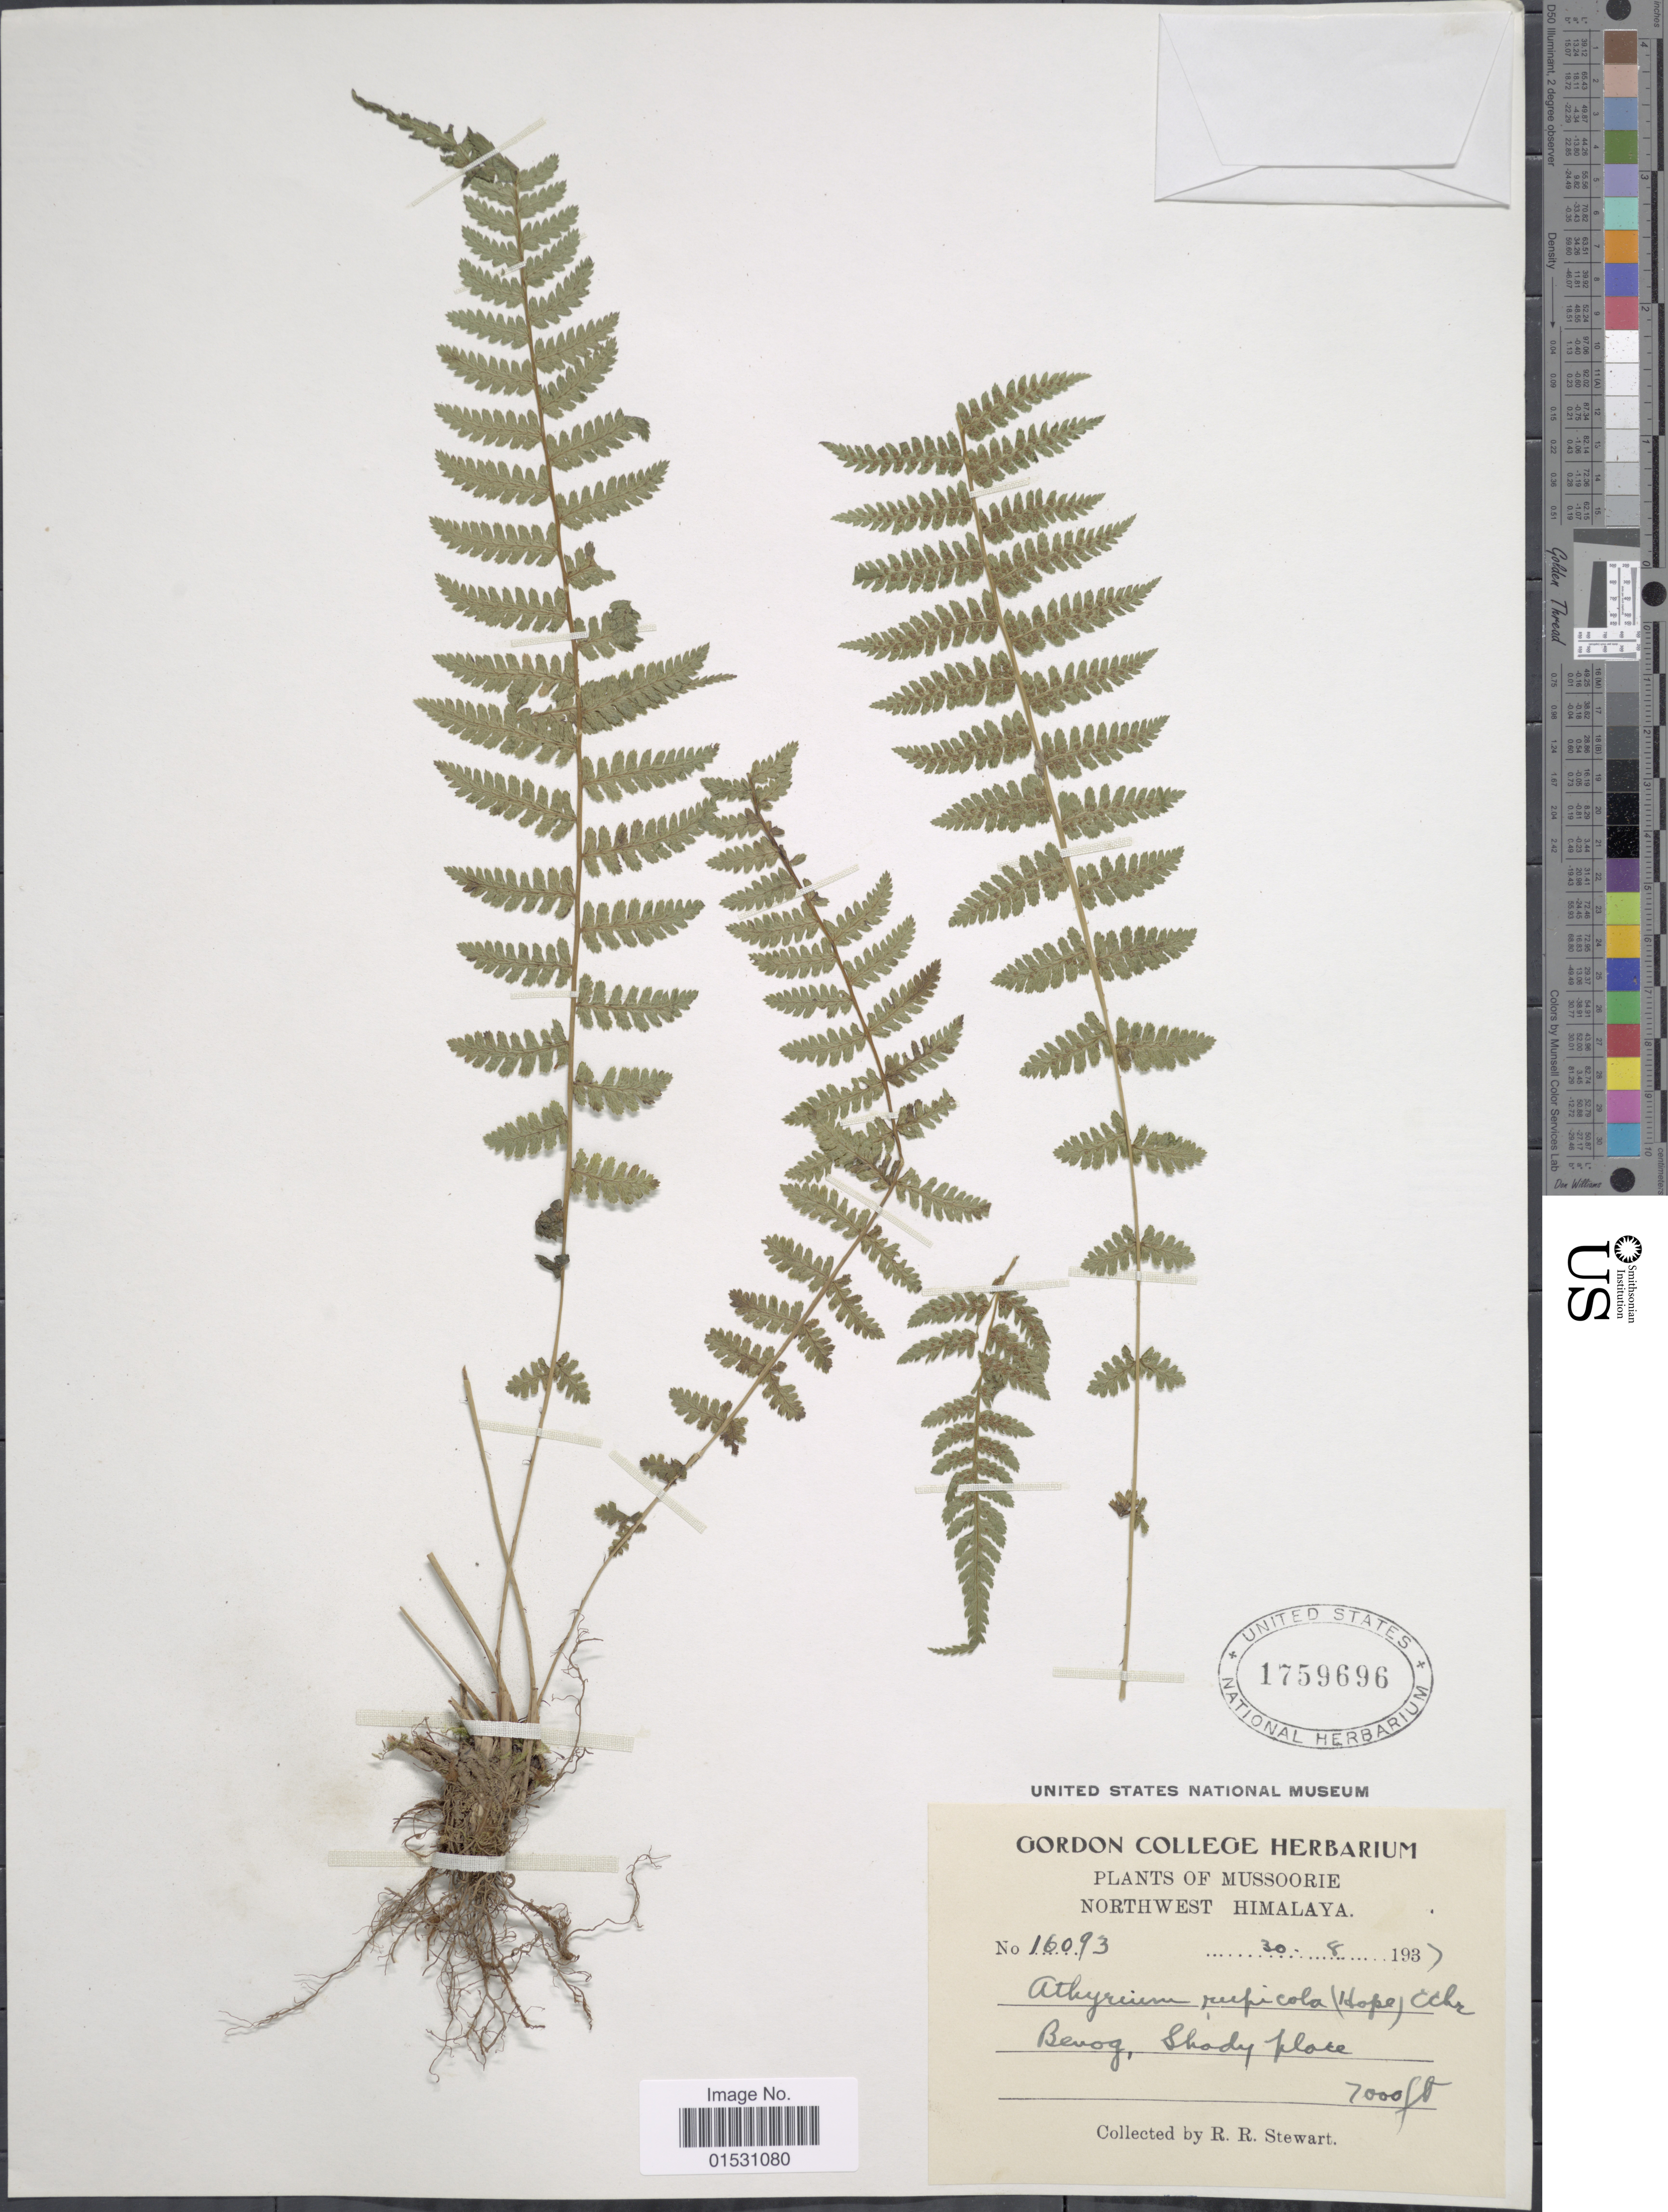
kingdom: Plantae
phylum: Tracheophyta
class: Polypodiopsida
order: Polypodiales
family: Athyriaceae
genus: Athyrium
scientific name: Athyrium rupicola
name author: (C. Hope) C. Chr.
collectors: R. R. Stewart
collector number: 16093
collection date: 1937-08-30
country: India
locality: Mussoorie. Northwest Himalaya. Barog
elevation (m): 2134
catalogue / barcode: US 1759696